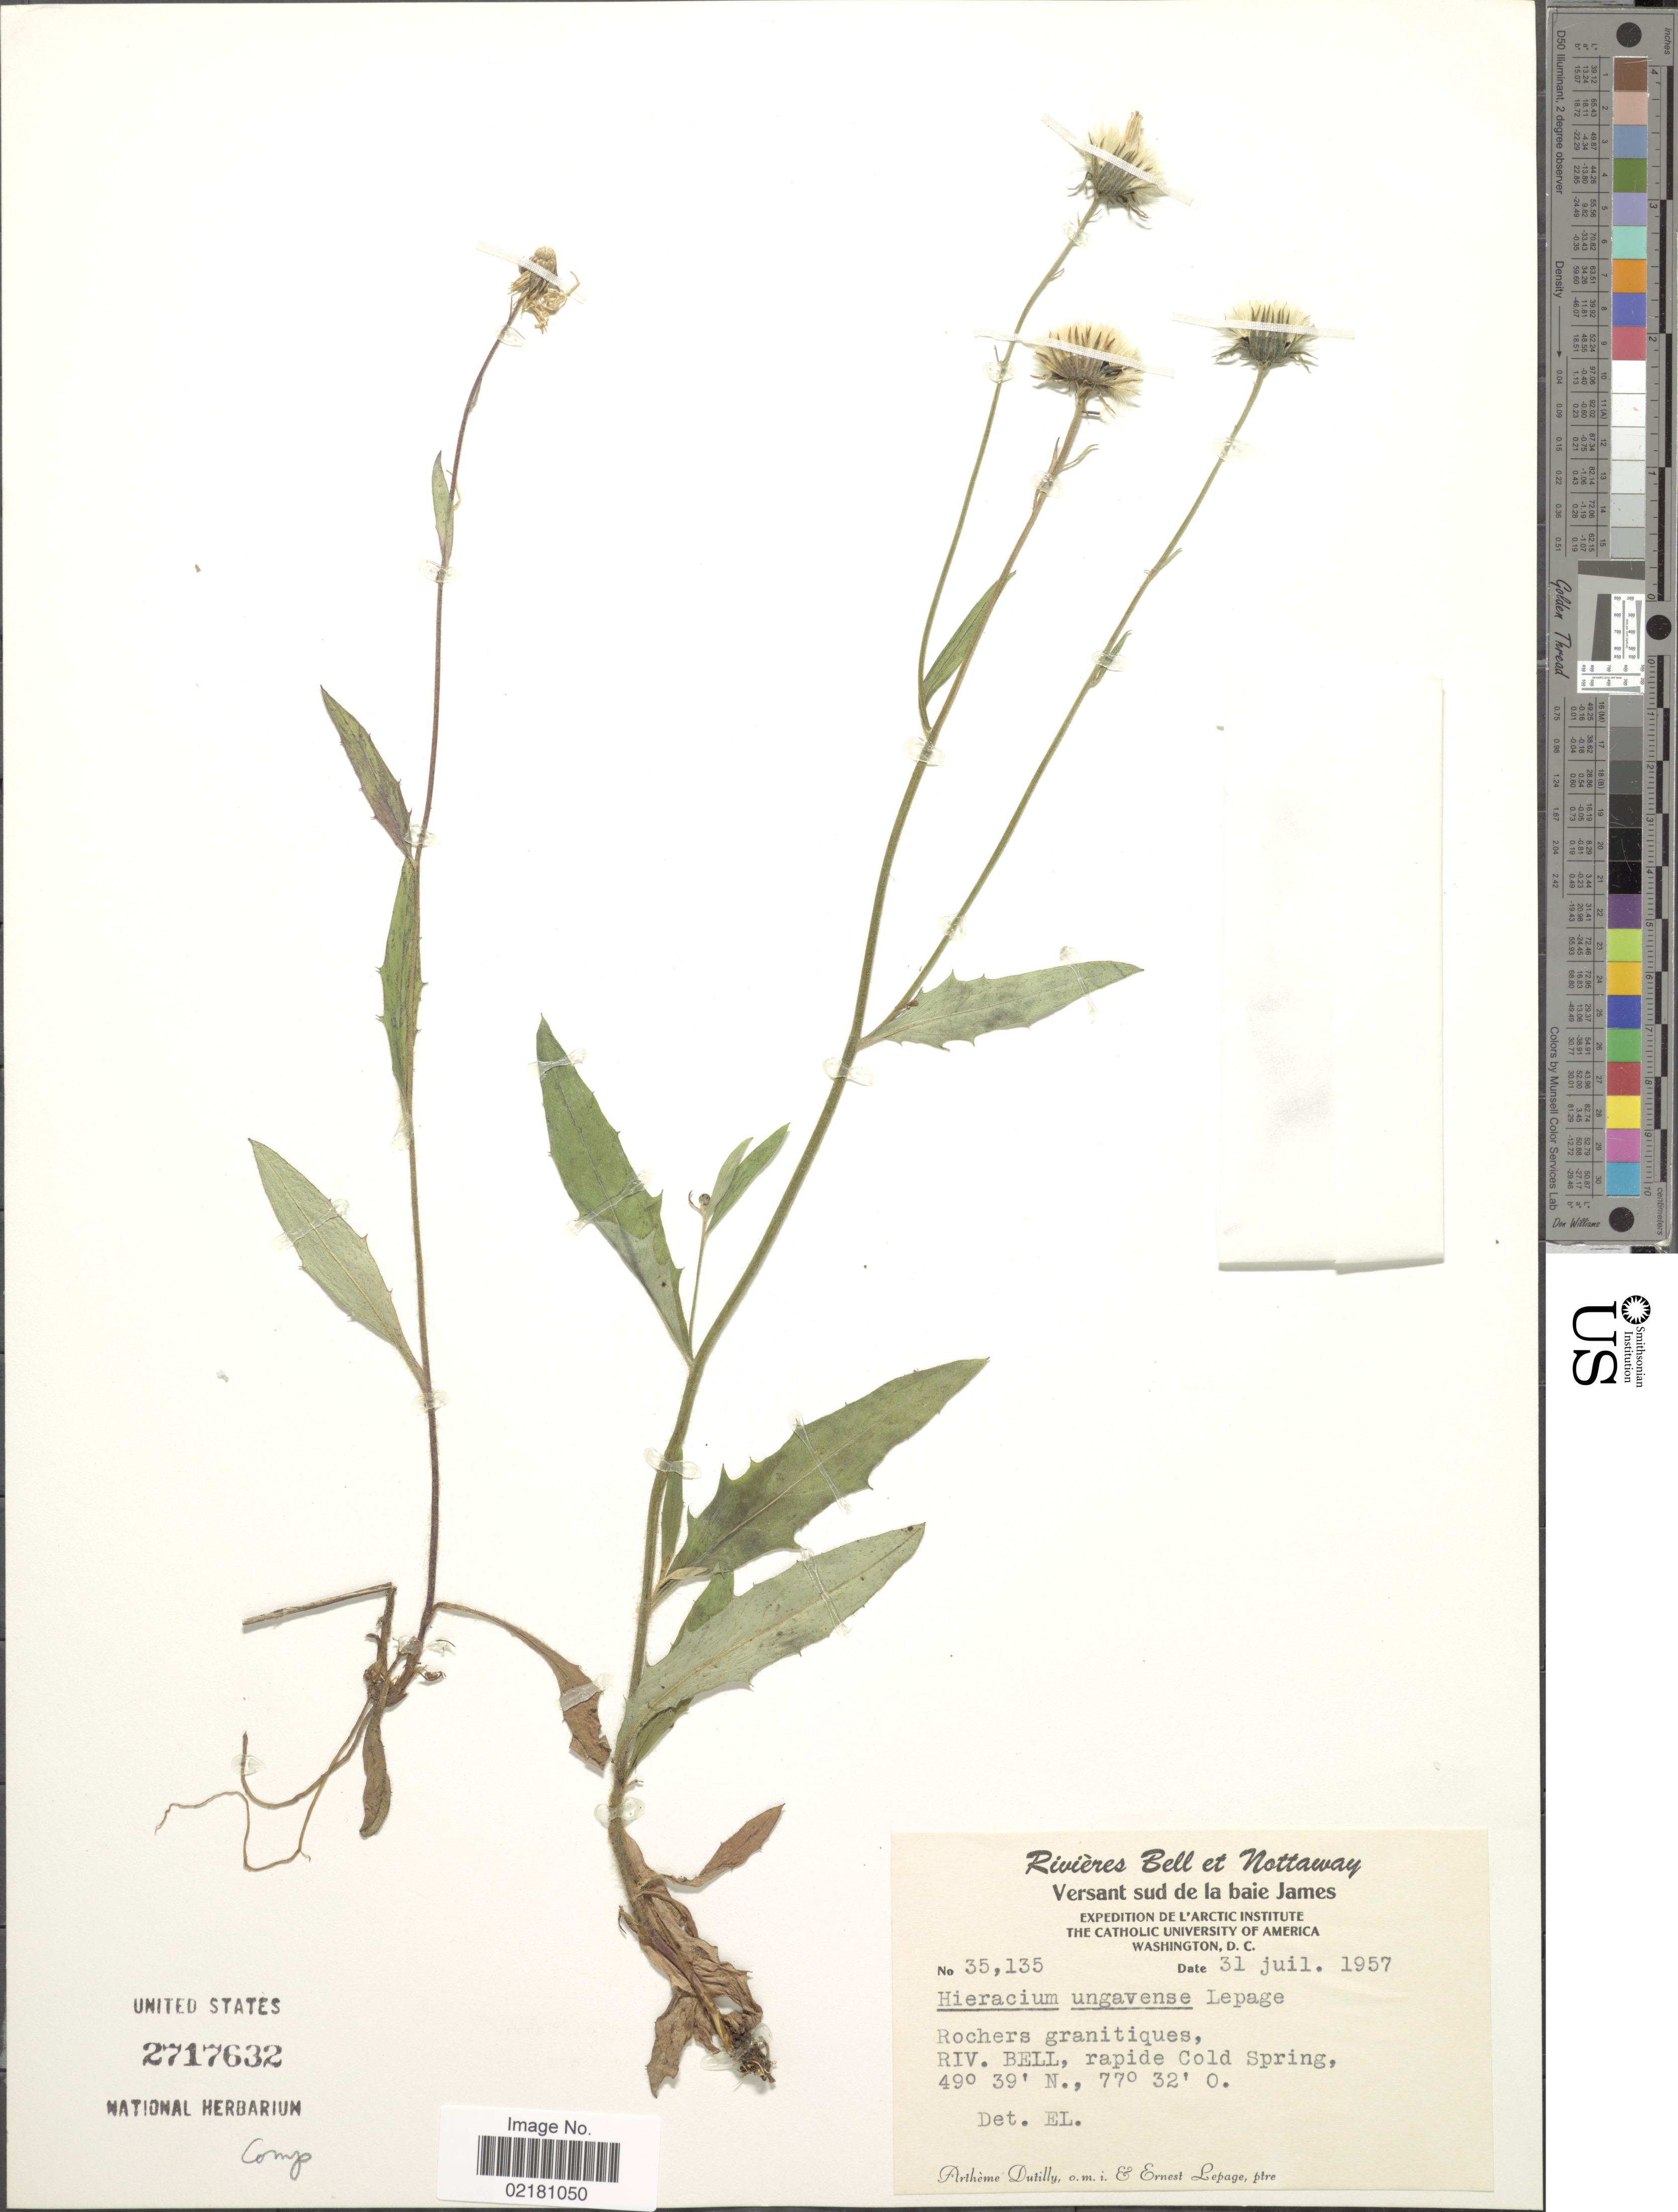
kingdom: Plantae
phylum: Tracheophyta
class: Magnoliopsida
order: Asterales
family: Asteraceae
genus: Hieracium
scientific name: Hieracium robinsonii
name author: (Zahn) Fernald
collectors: A. Dutilly & E. Lepage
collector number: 35135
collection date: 1957-07-31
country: Canada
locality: Rivières Bell et Nottaway. Versant sud de la baie James. Rochers granitiques, Riv. Bell, rapide Cold Spring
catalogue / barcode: US 2717632